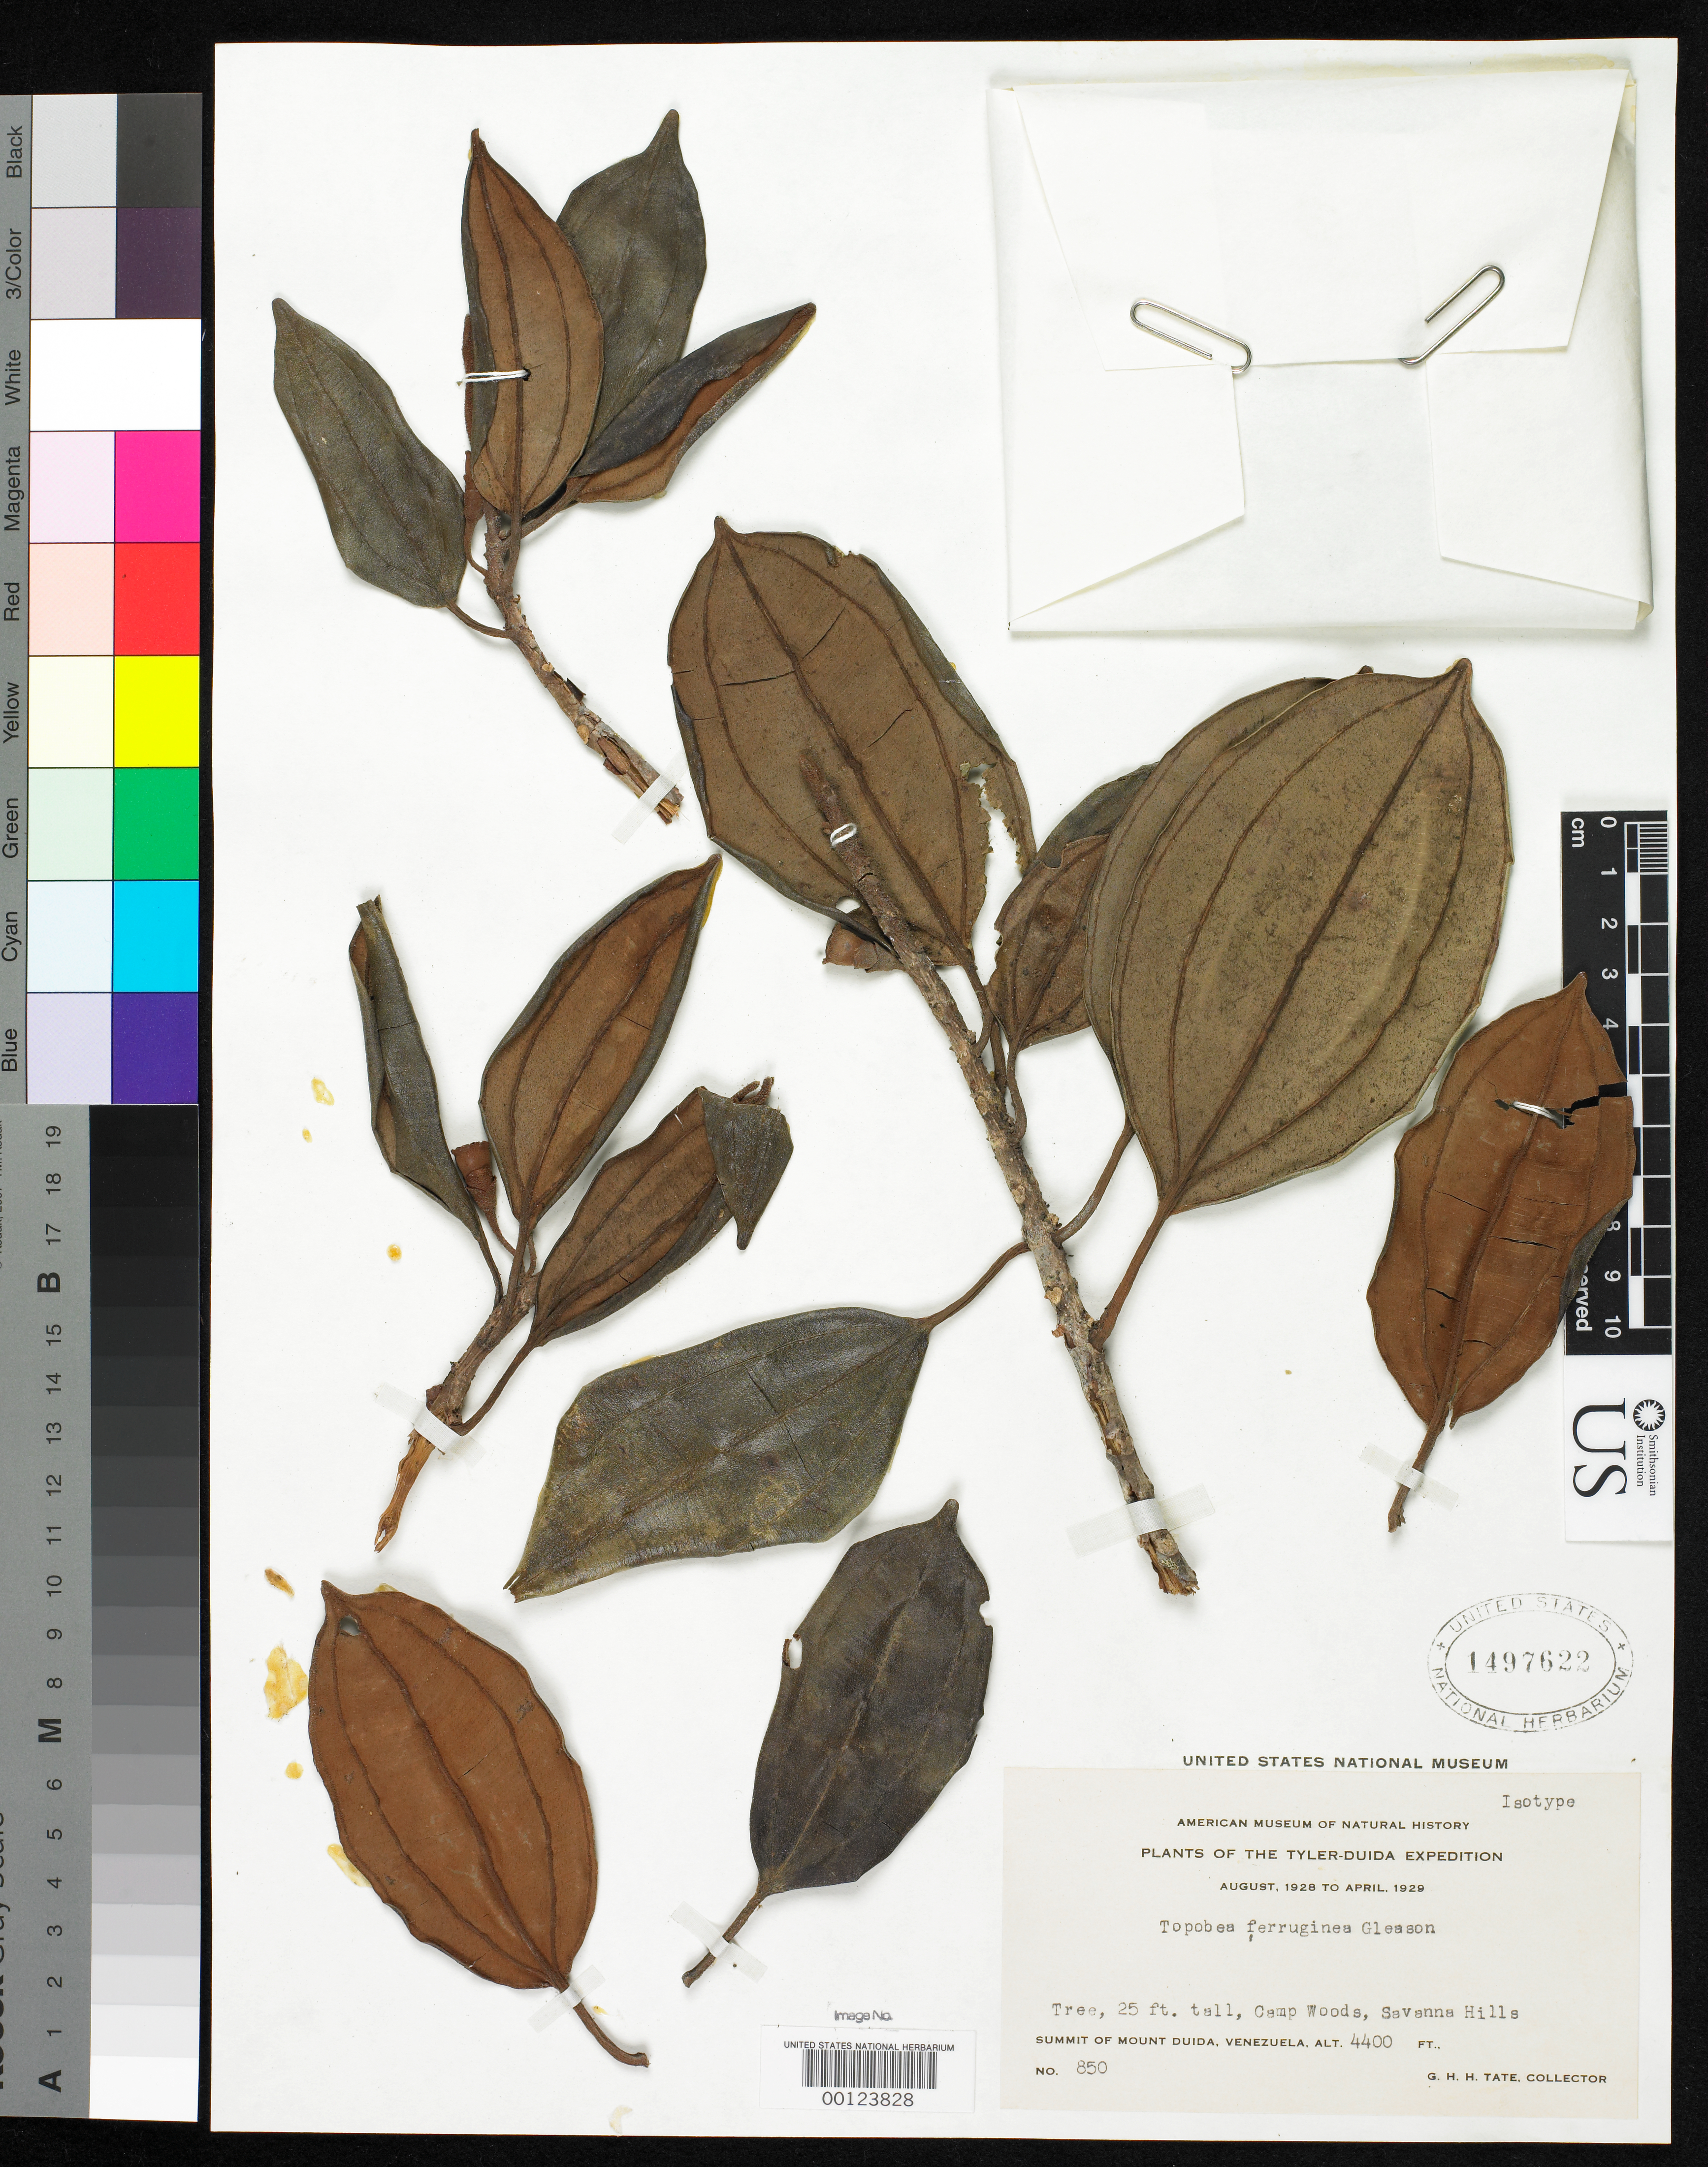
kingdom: Plantae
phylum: Tracheophyta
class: Magnoliopsida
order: Myrtales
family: Melastomataceae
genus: Topobea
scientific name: Topobea ferruginea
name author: Gleason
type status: Isotype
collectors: G. H. H.Tate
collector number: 850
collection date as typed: Aug 1928 to -- Apr 1929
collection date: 1928-08/1929-04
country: Venezuela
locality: Camp woods, savanna woods, summit of Mount Duida.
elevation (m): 1341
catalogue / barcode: US 1497622